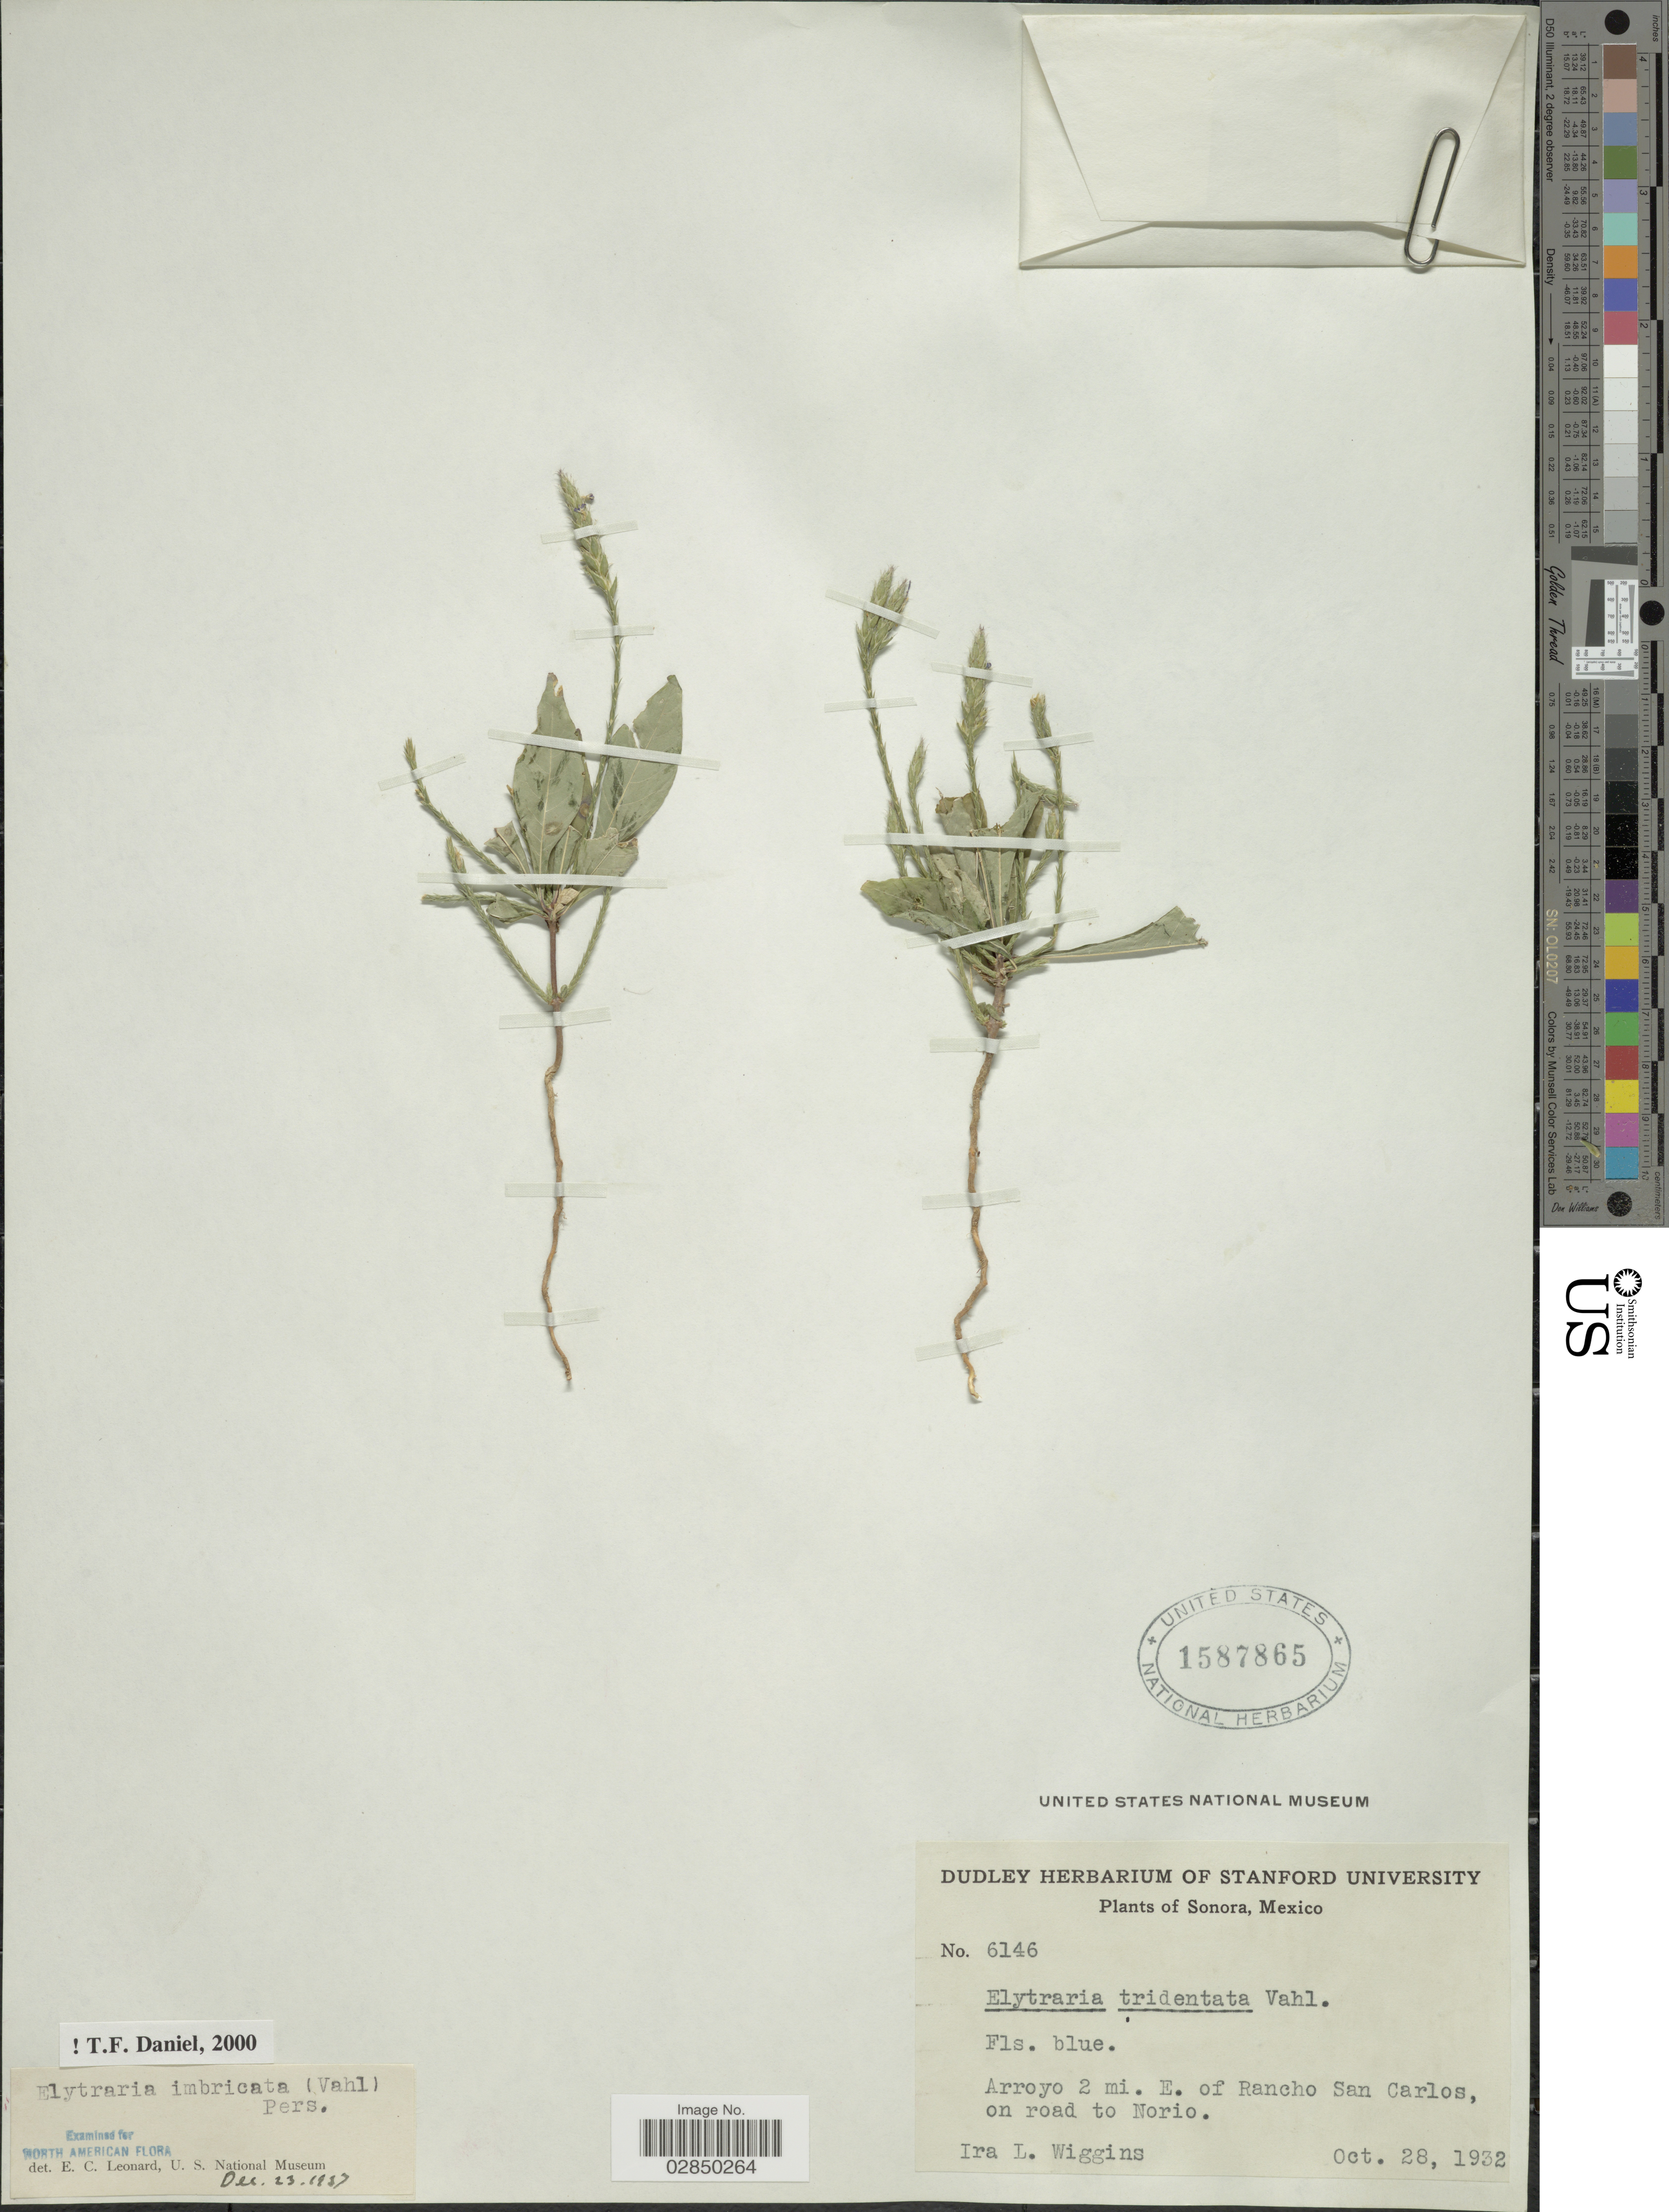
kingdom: Plantae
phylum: Tracheophyta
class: Magnoliopsida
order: Lamiales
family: Acanthaceae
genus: Elytraria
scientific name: Elytraria imbricata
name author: (Vahl) Pers.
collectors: I. L. Wiggins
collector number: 6146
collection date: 1932-10-28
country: Mexico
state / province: Sonora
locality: Arroyo 2 mi. E. of Rancho San Carlos, on road to Norio.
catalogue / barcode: US 1587865